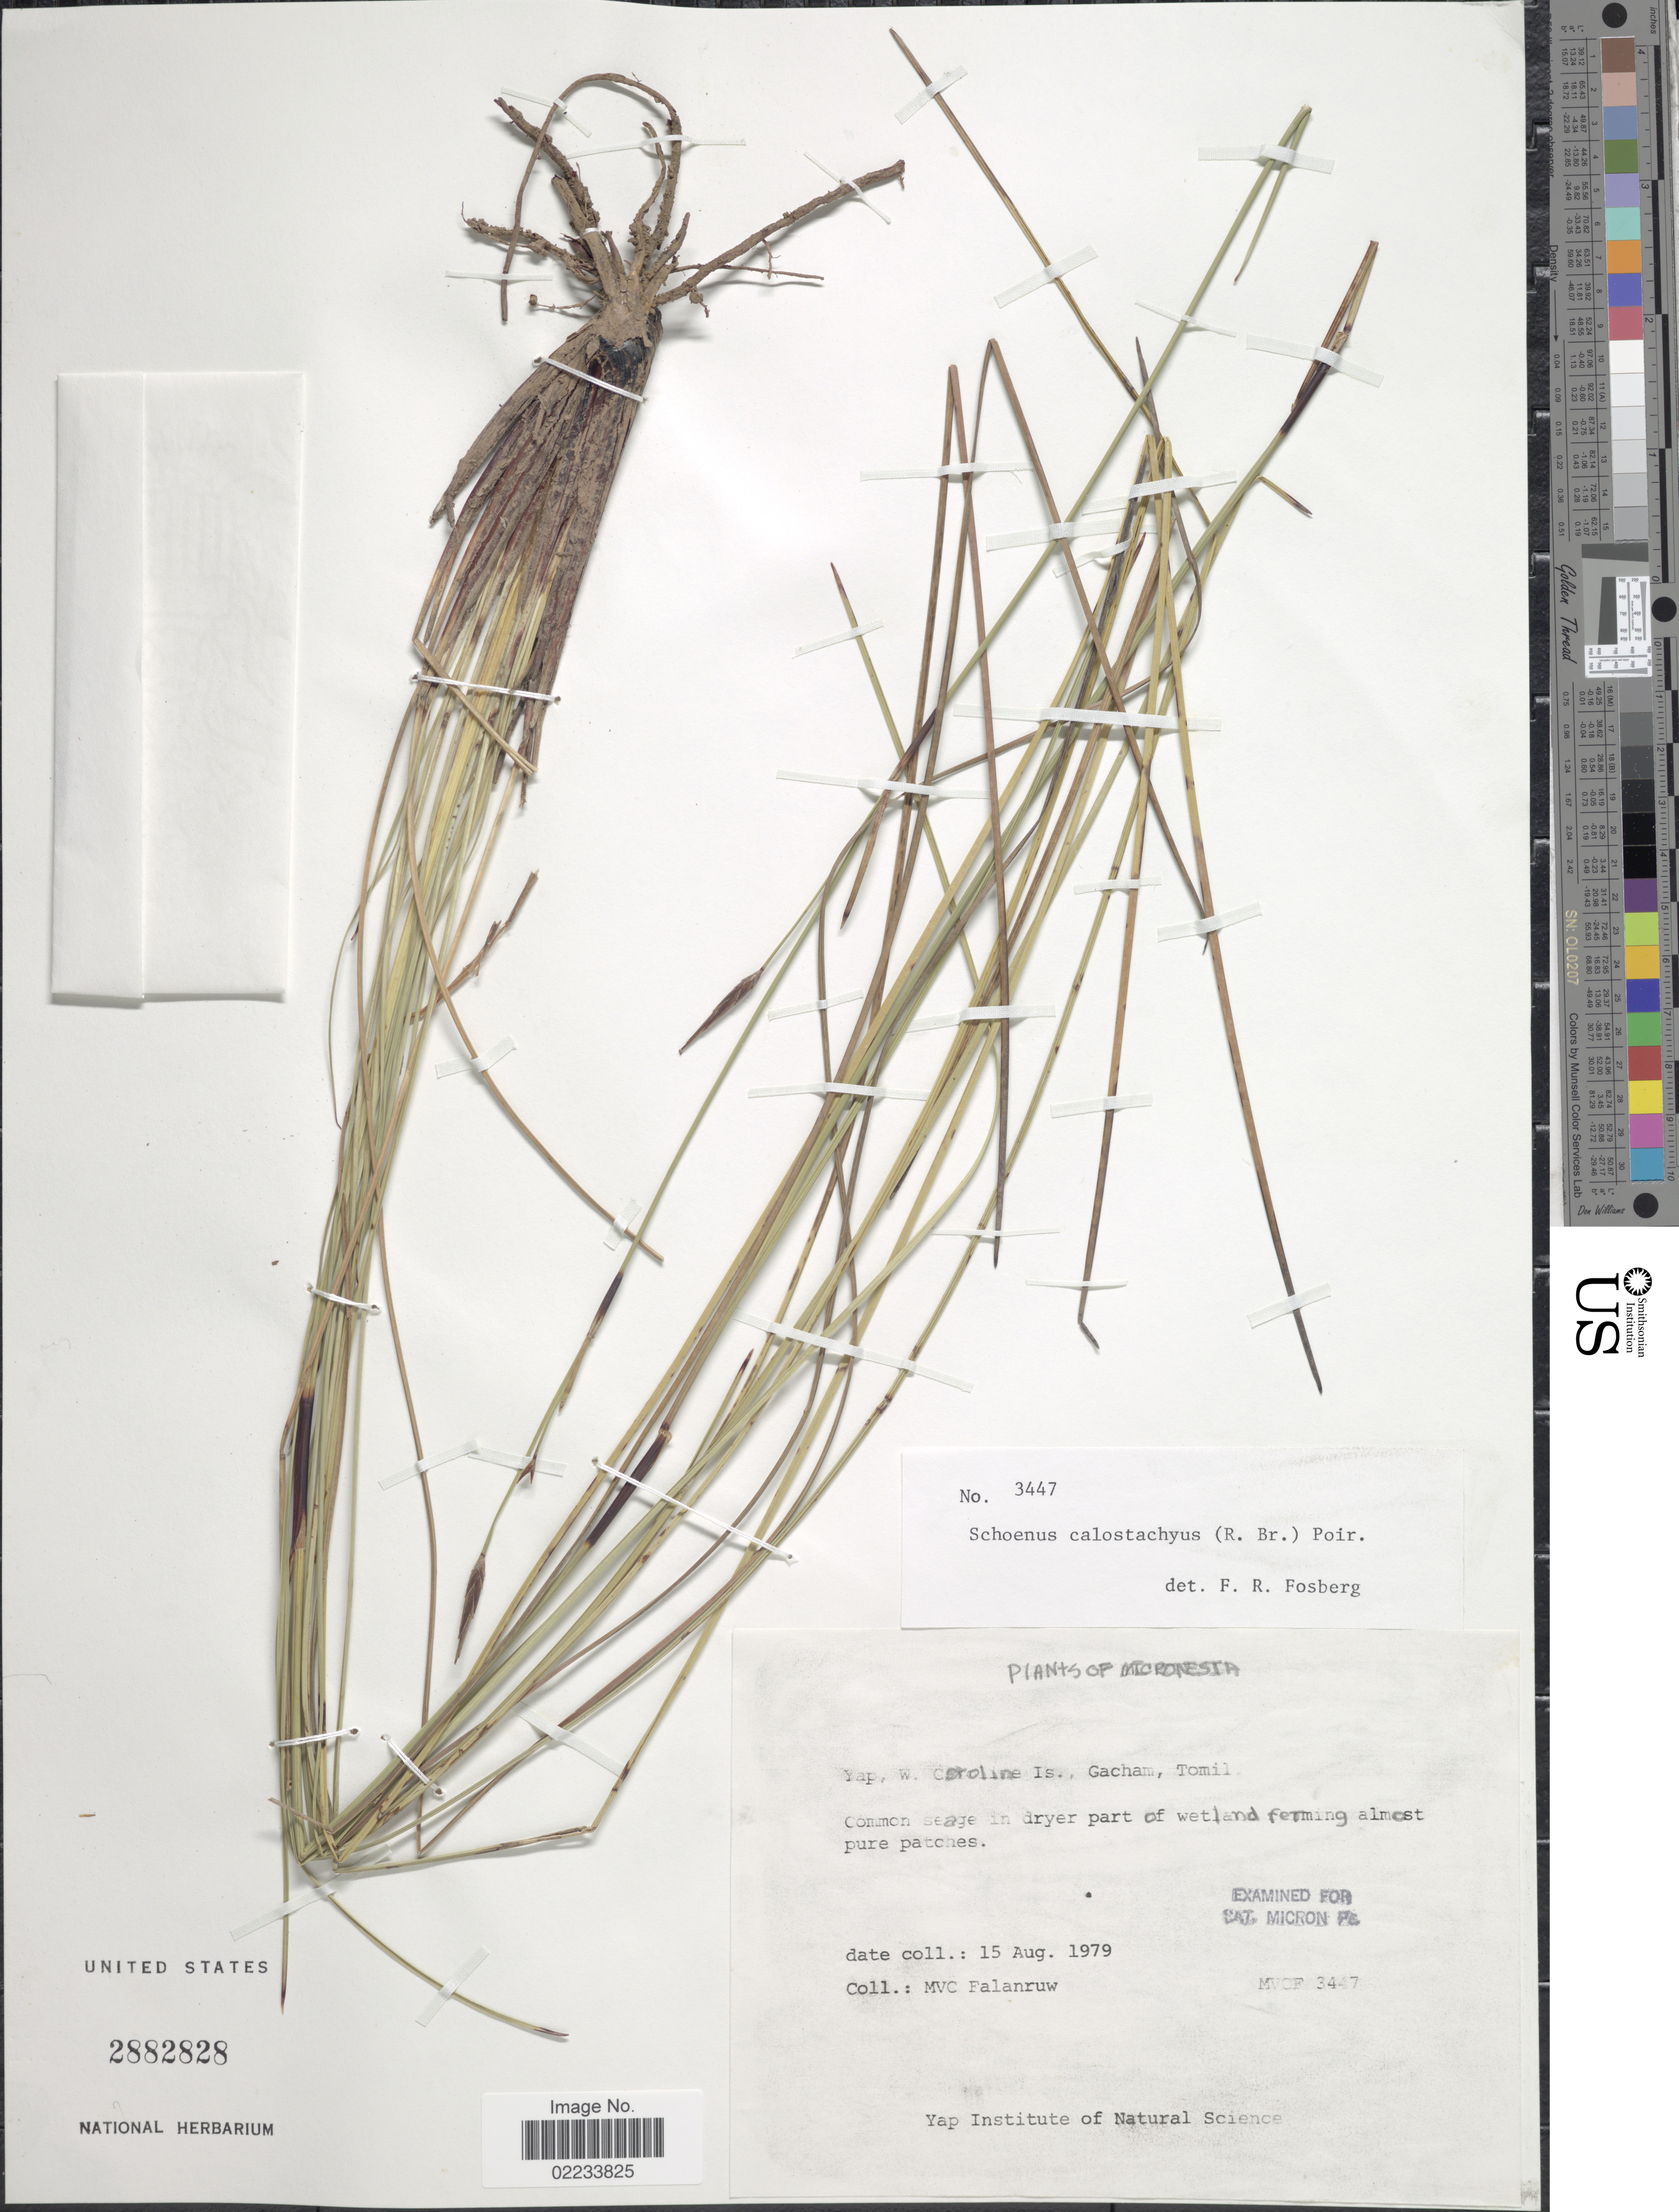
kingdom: Plantae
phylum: Tracheophyta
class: Liliopsida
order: Poales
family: Cyperaceae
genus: Schoenus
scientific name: Schoenus calostachyus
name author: (R. Br.) Poir. ex Roem. & Schult.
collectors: M. V. Falanruw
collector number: MVCF 3447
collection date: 1979-08-15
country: Micronesia, Federated States of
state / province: Yap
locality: W. Caroline Is., Gacham, Tomil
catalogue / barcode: US 2882828